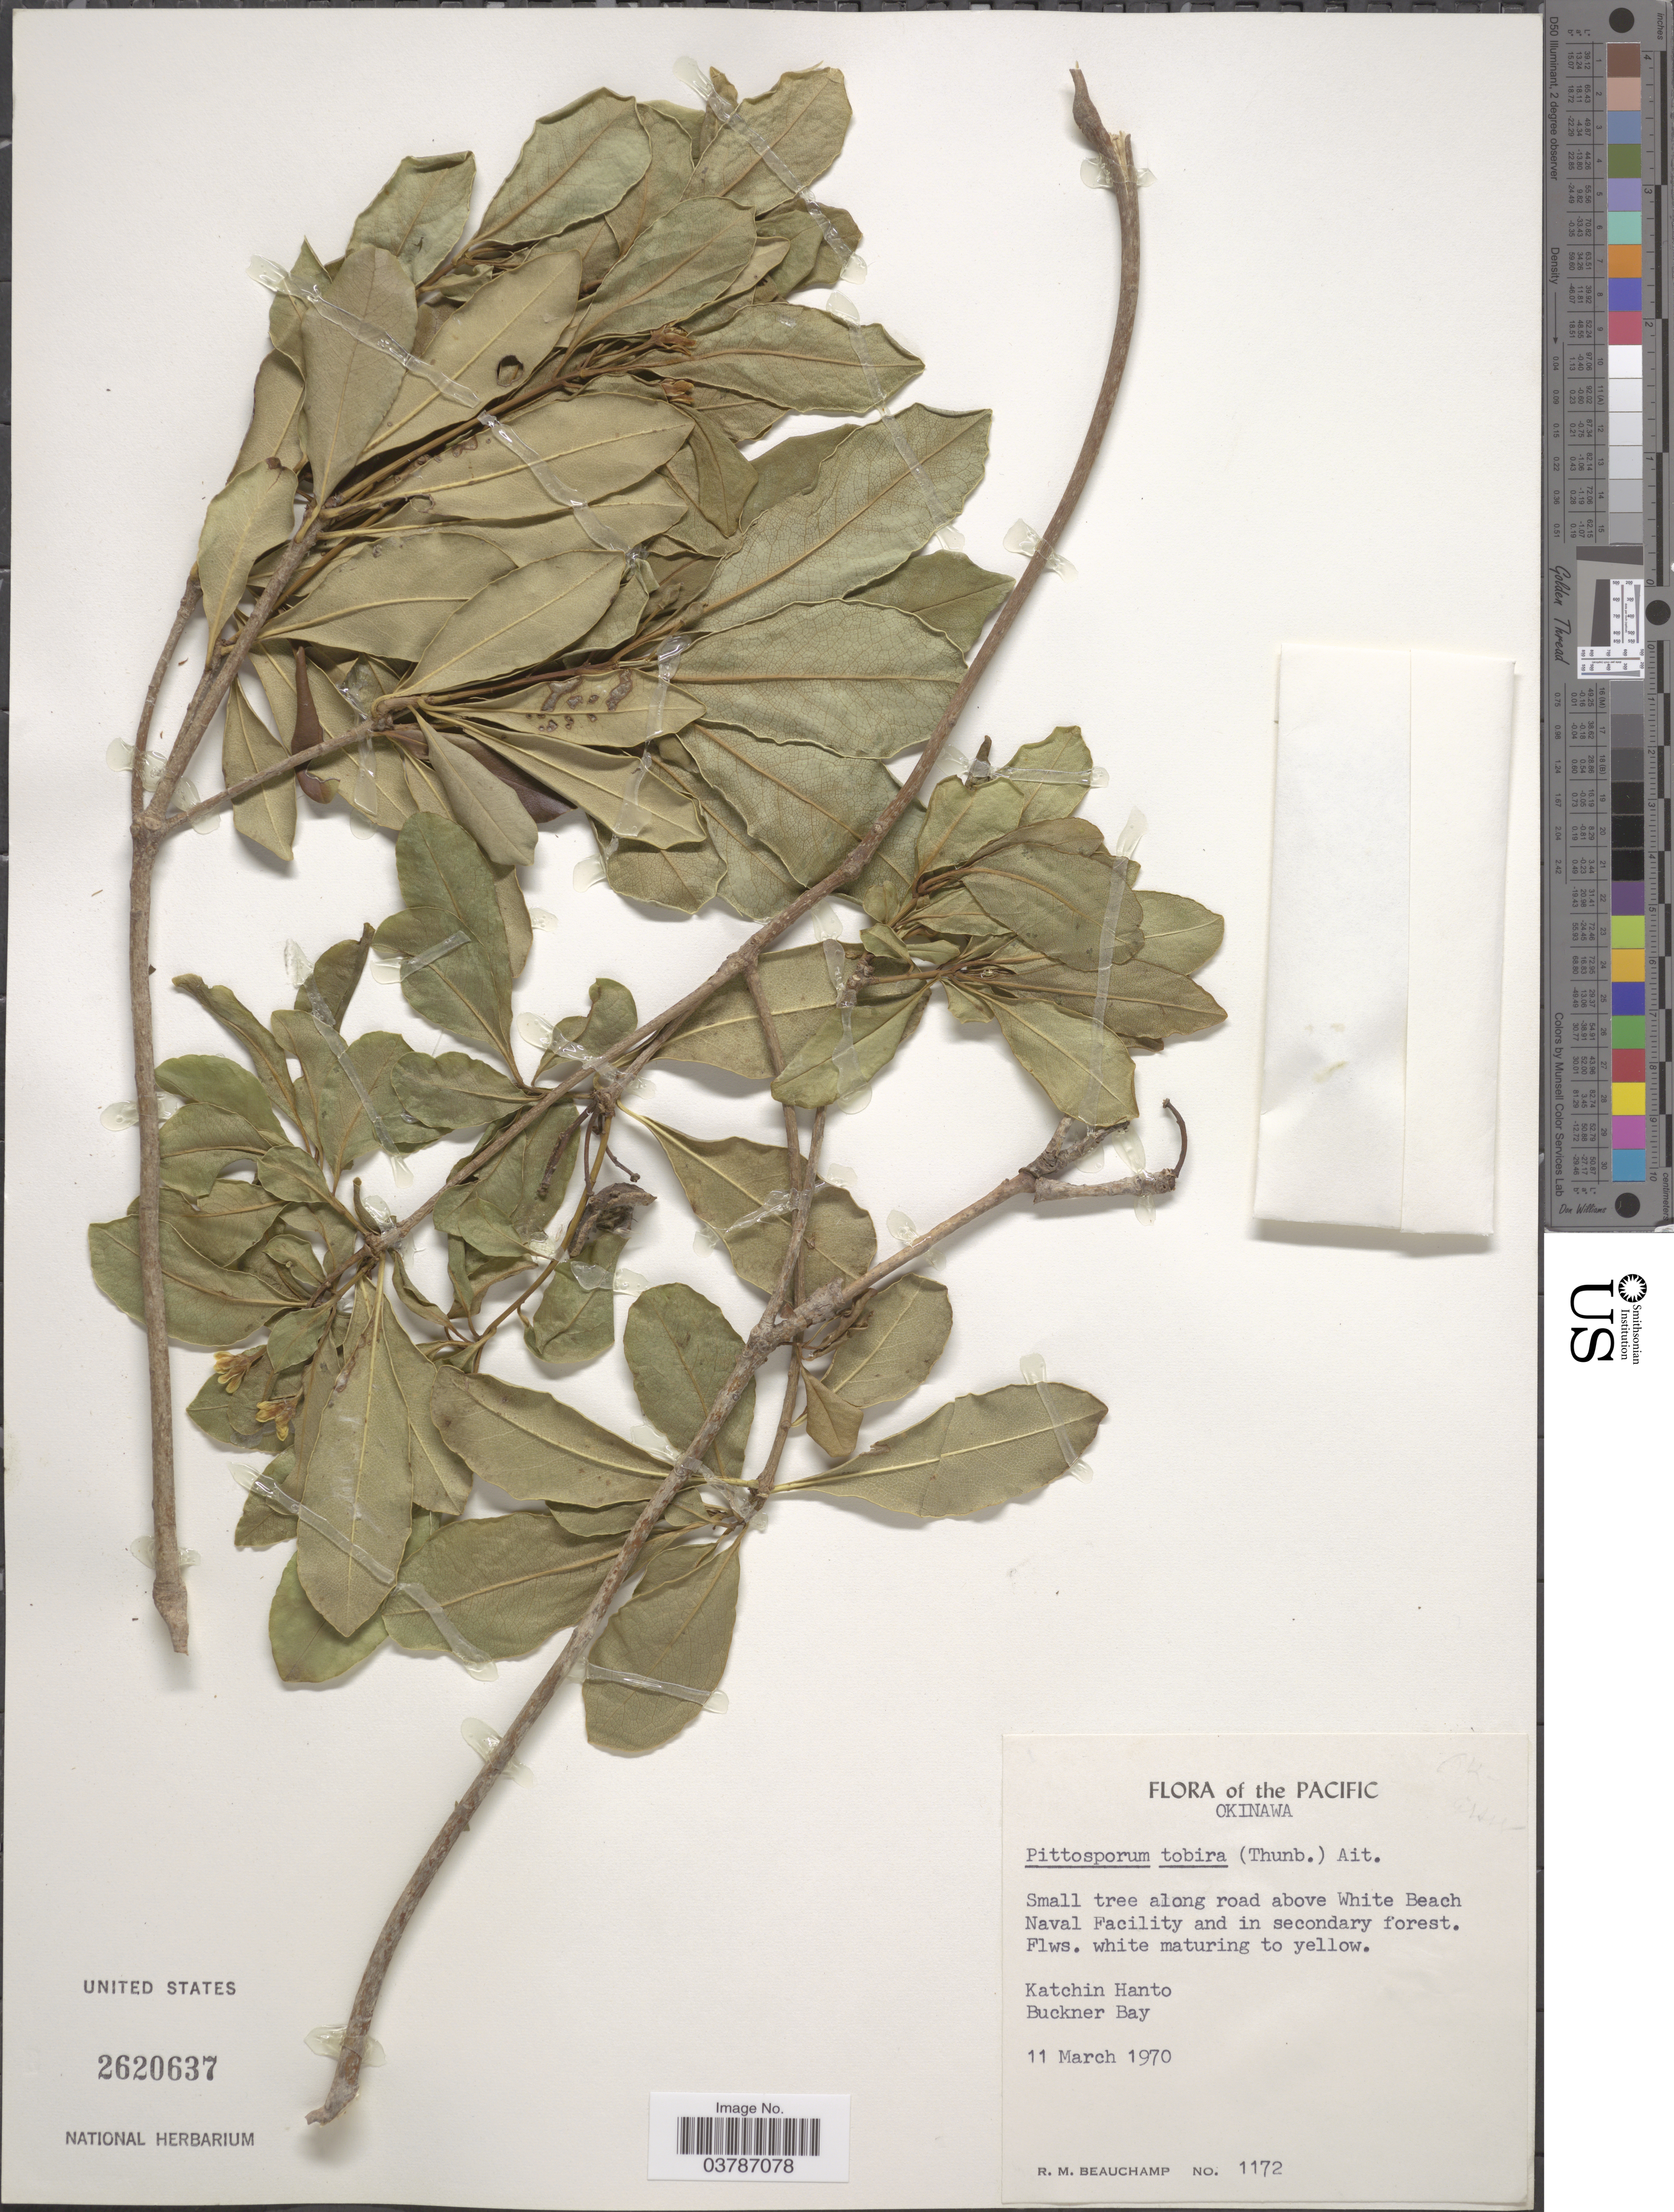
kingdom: Plantae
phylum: Tracheophyta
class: Magnoliopsida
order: Apiales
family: Pittosporaceae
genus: Pittosporum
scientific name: Pittosporum ferrugineum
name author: Dryand. ex Aiton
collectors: R. Beauchamp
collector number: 1172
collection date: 1970-03-11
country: Japan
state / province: Okinawa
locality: The Pacific. Small tree along road above White Beach Naval Facility and in secondary forest. Katchin Hanto, Buckner Bay.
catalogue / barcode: US 2620637